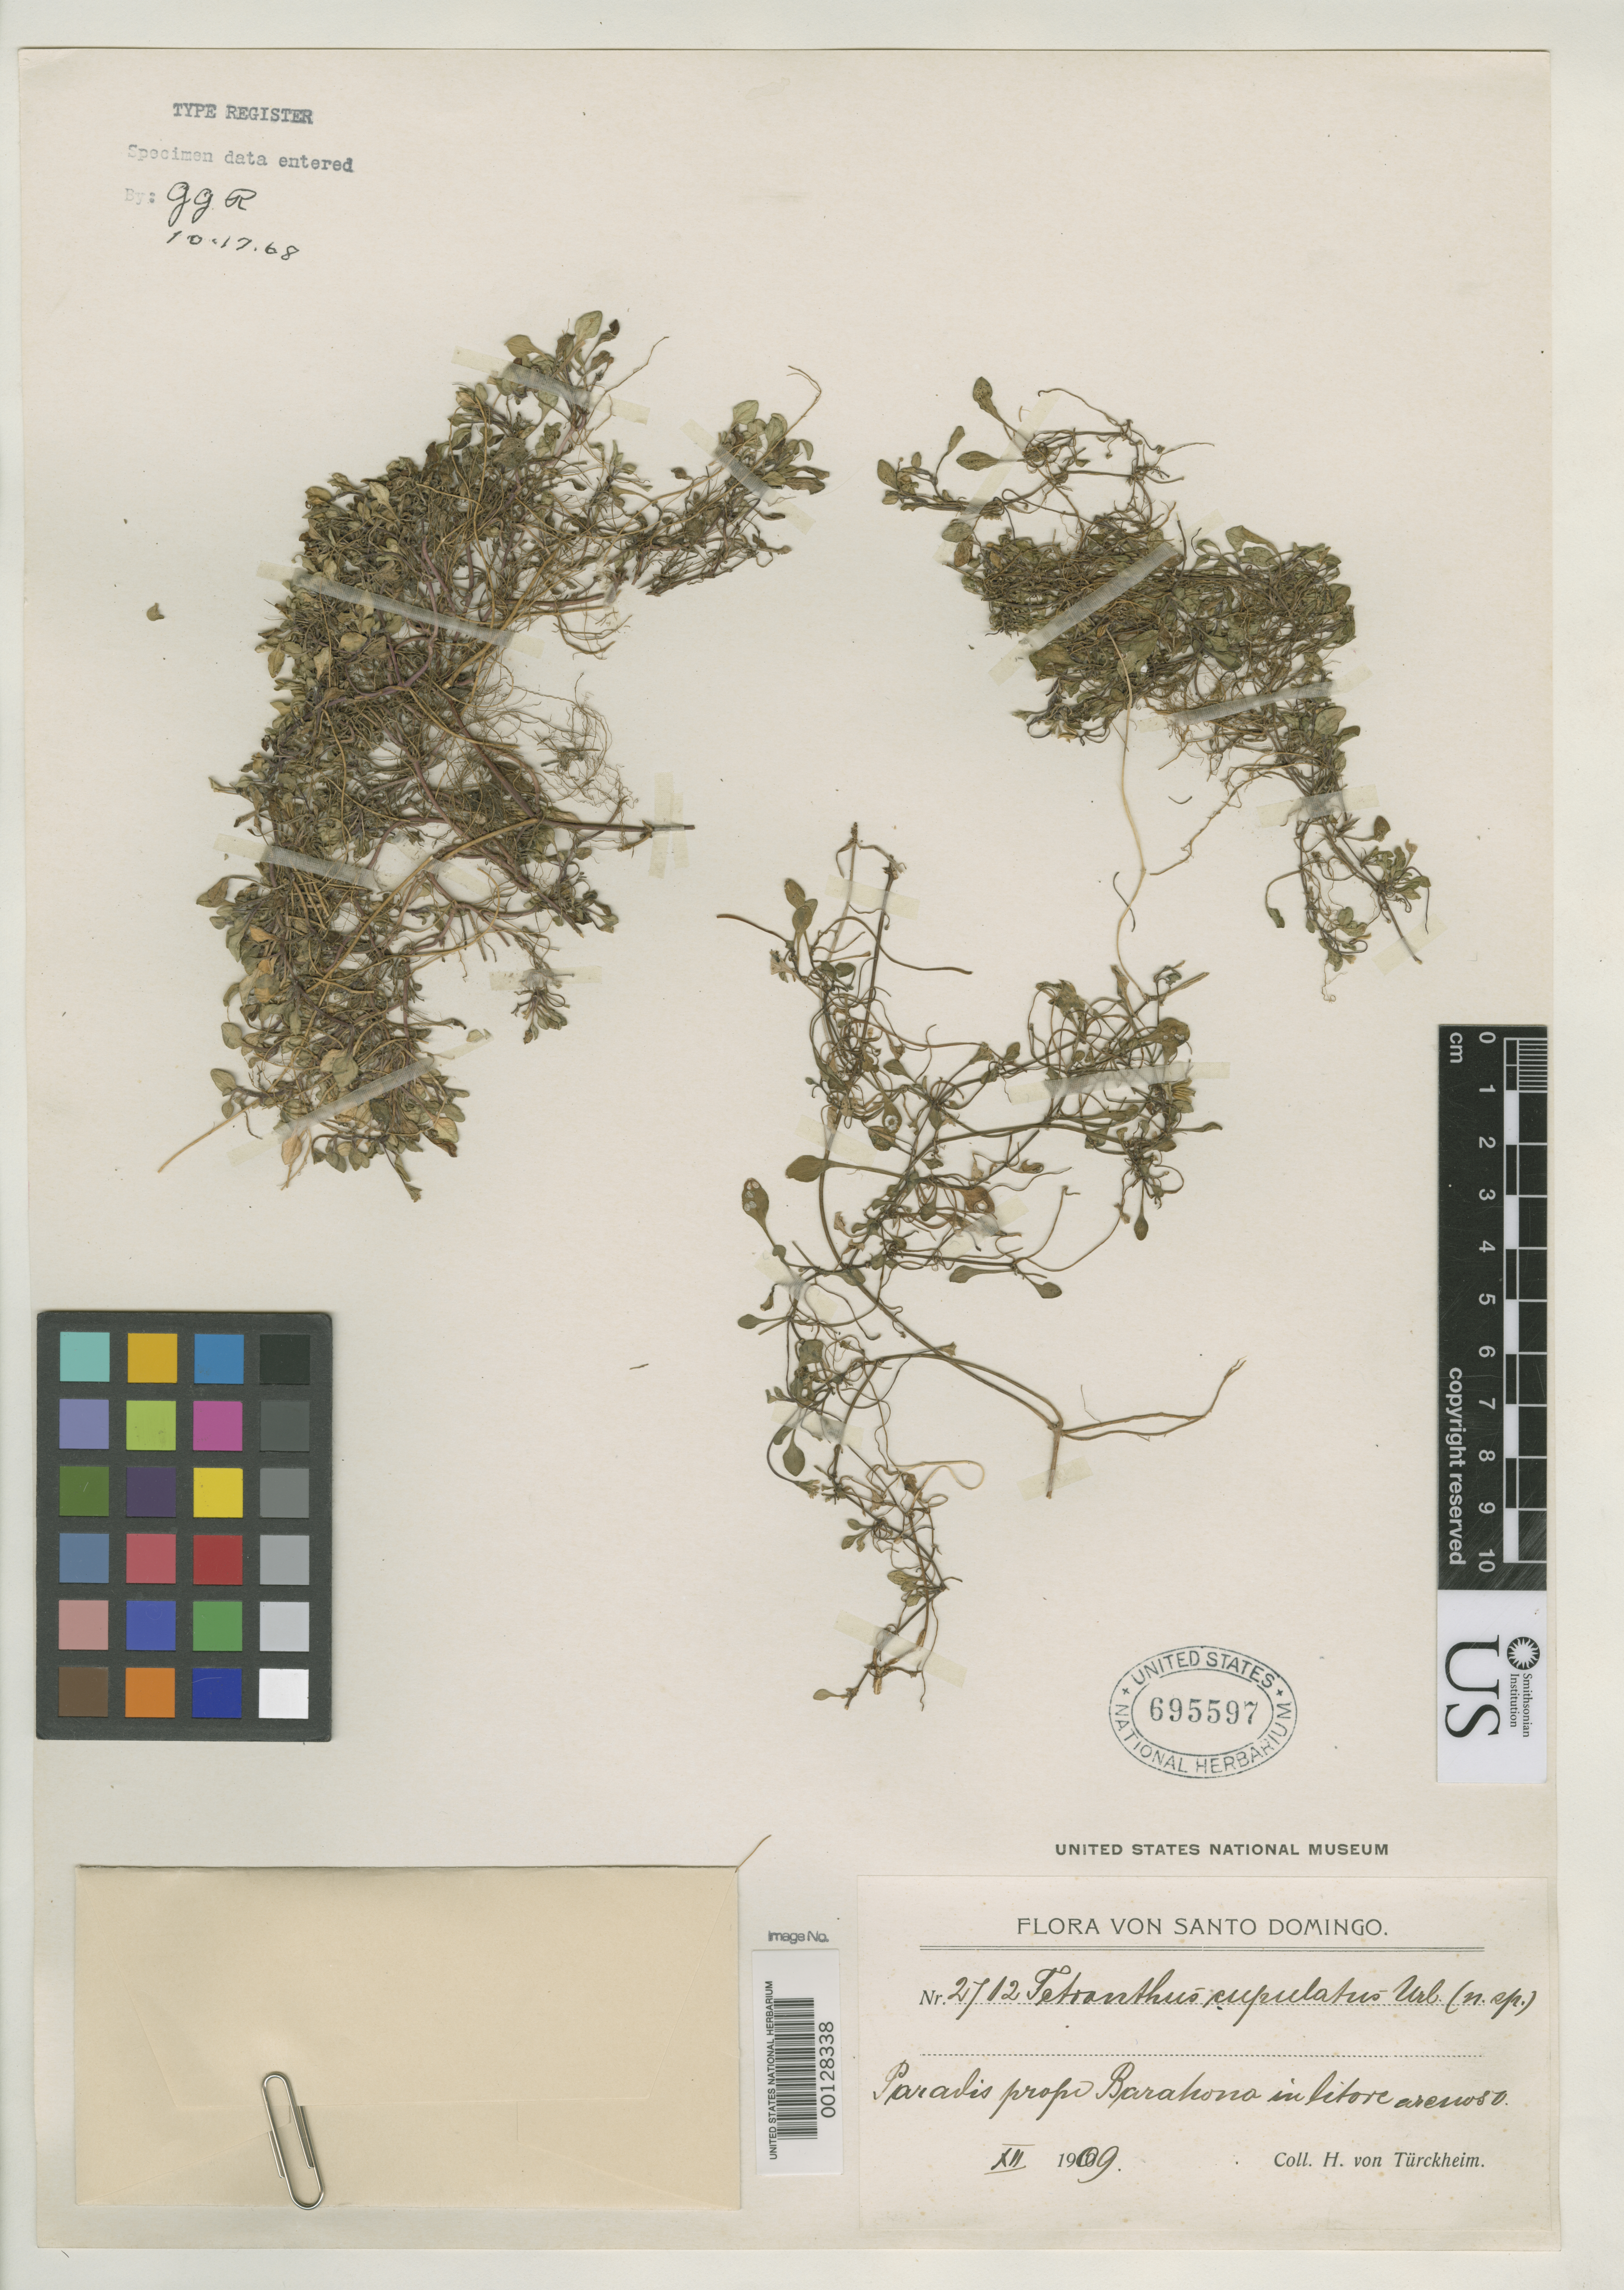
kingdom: Plantae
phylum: Tracheophyta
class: Magnoliopsida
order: Asterales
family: Asteraceae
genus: Tetranthus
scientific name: Tetranthus cupulatus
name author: Urb.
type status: Syntype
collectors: H. von Türckheim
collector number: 2712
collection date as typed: Dec 1909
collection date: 1909-12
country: Dominican Republic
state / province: Barahona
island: Hispaniola Island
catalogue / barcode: US 695597